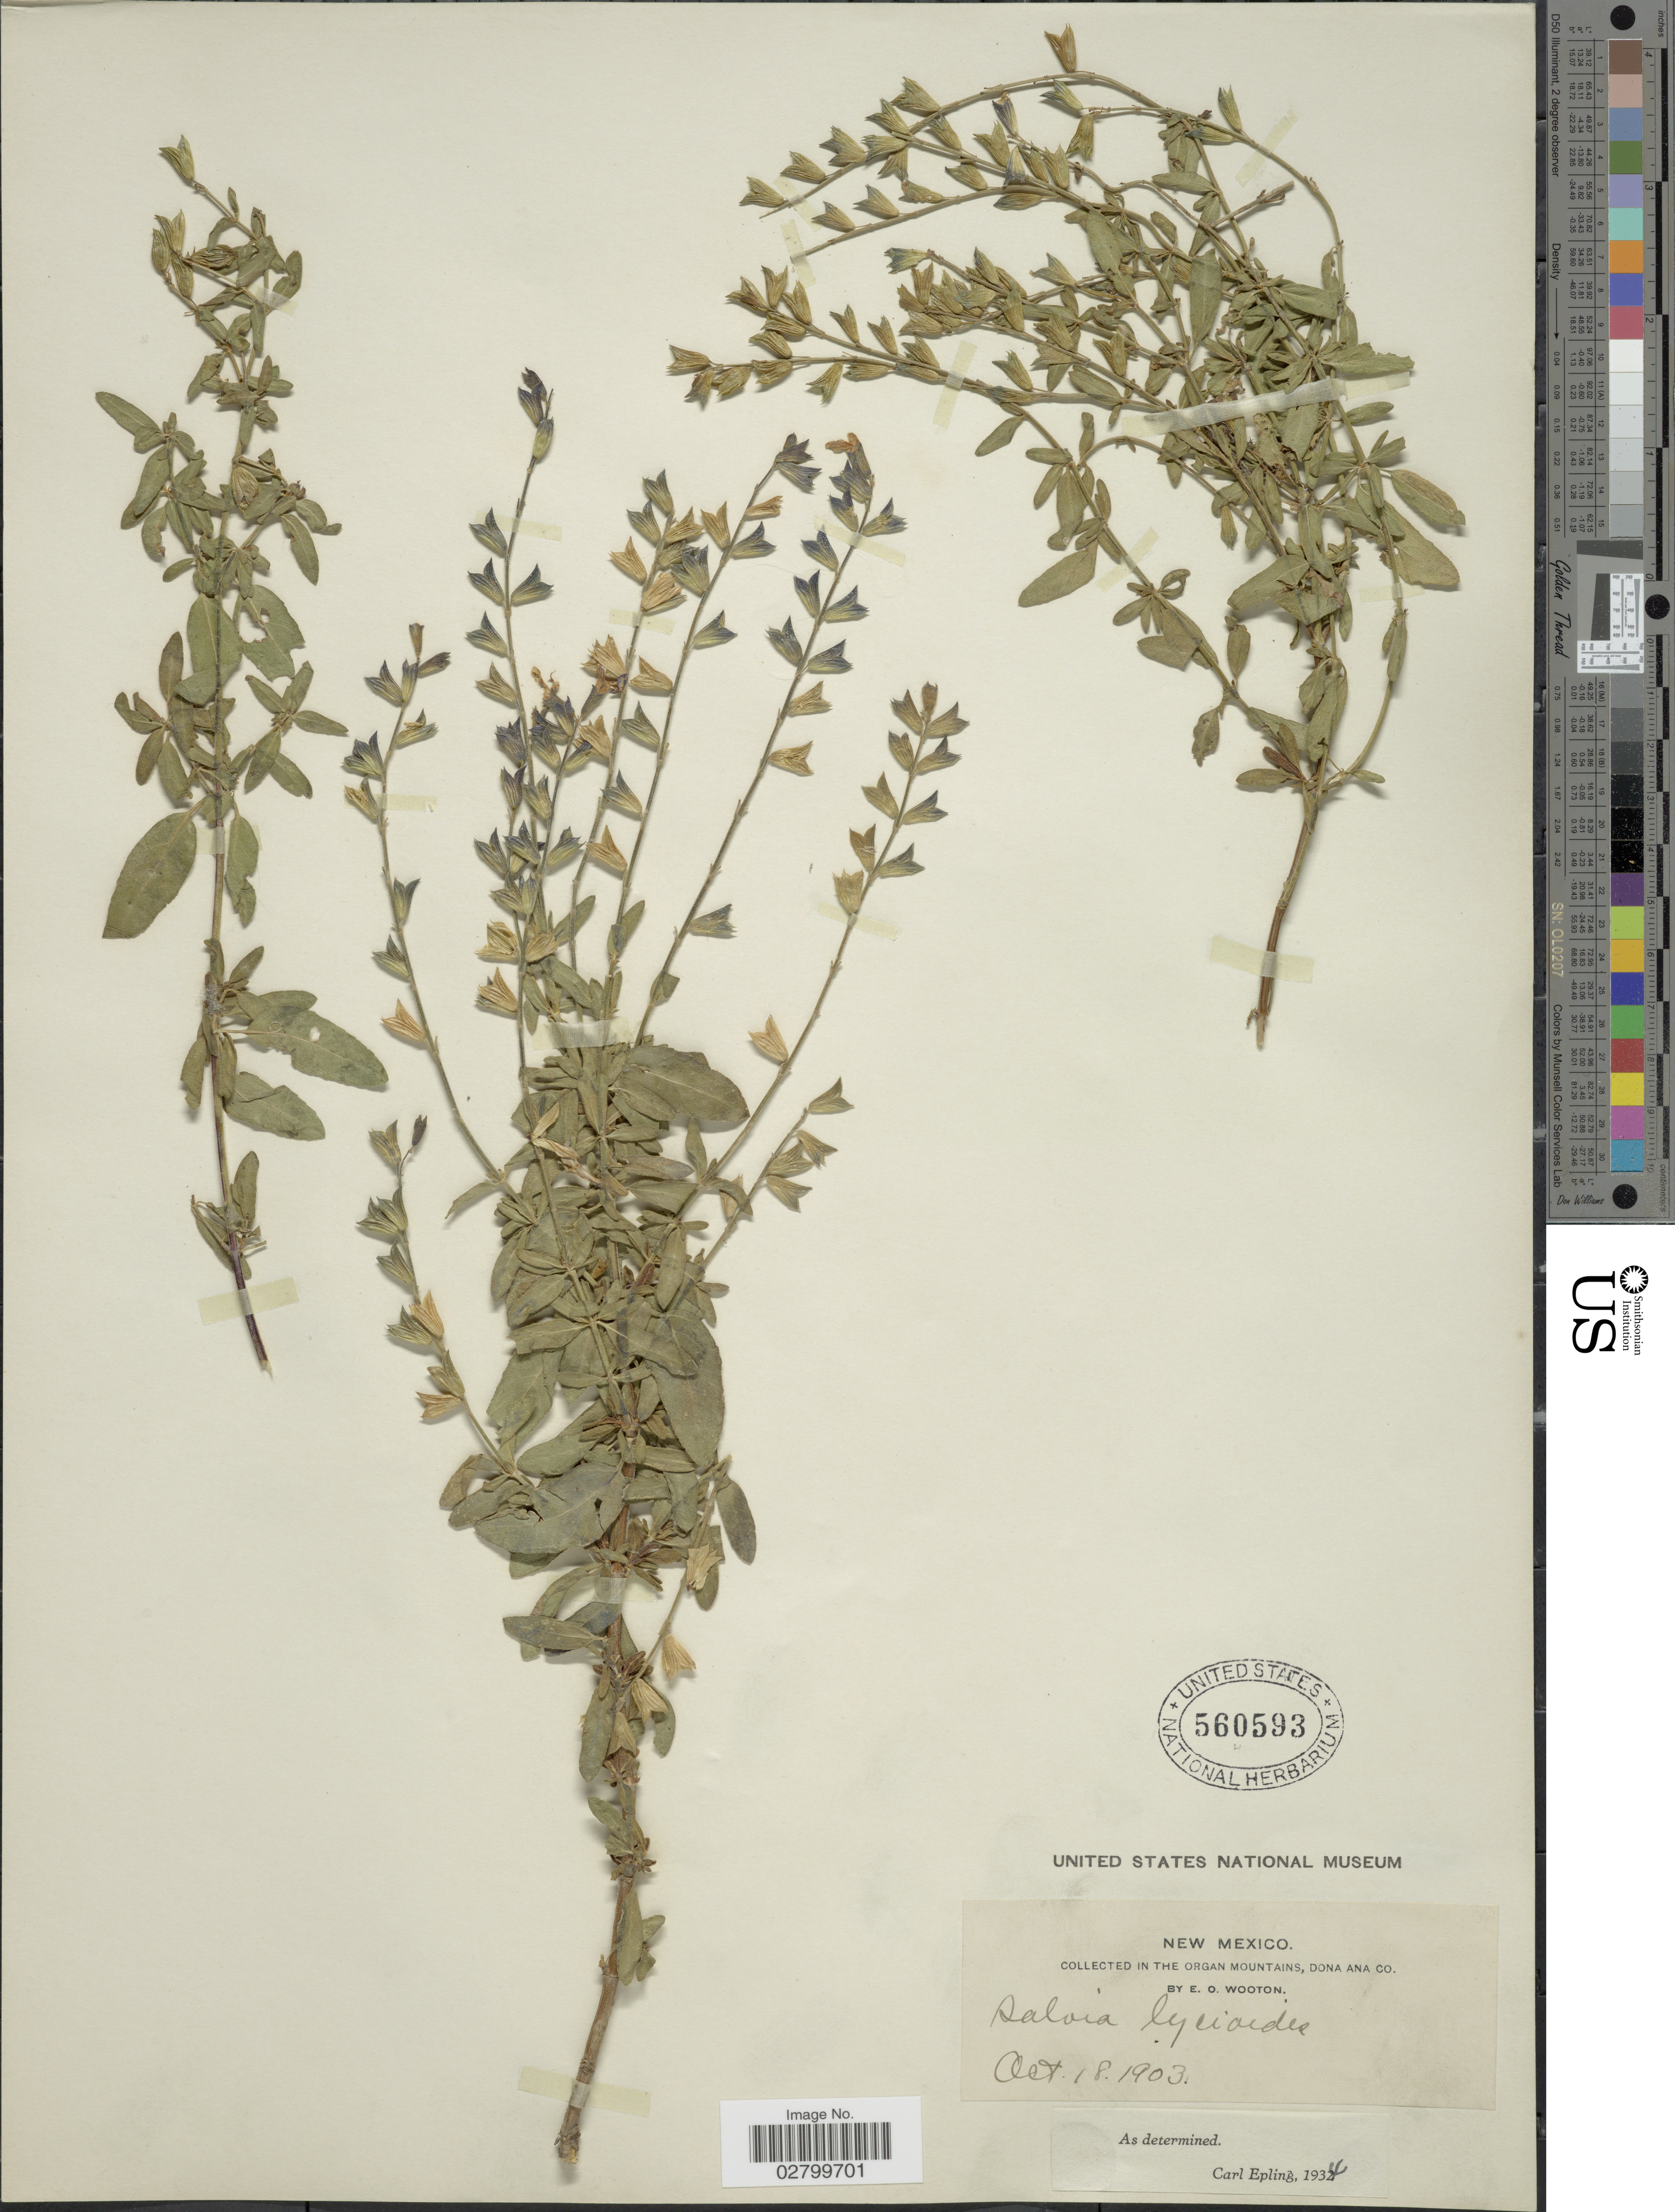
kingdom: Plantae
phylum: Tracheophyta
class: Magnoliopsida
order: Lamiales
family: Lamiaceae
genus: Salvia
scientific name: Salvia lycioides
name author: A. Gray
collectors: E. O. Wooton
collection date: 1903-10-18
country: United States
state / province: New Mexico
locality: In the Organ Mountains, Dona Ana Co.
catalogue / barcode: US 560593